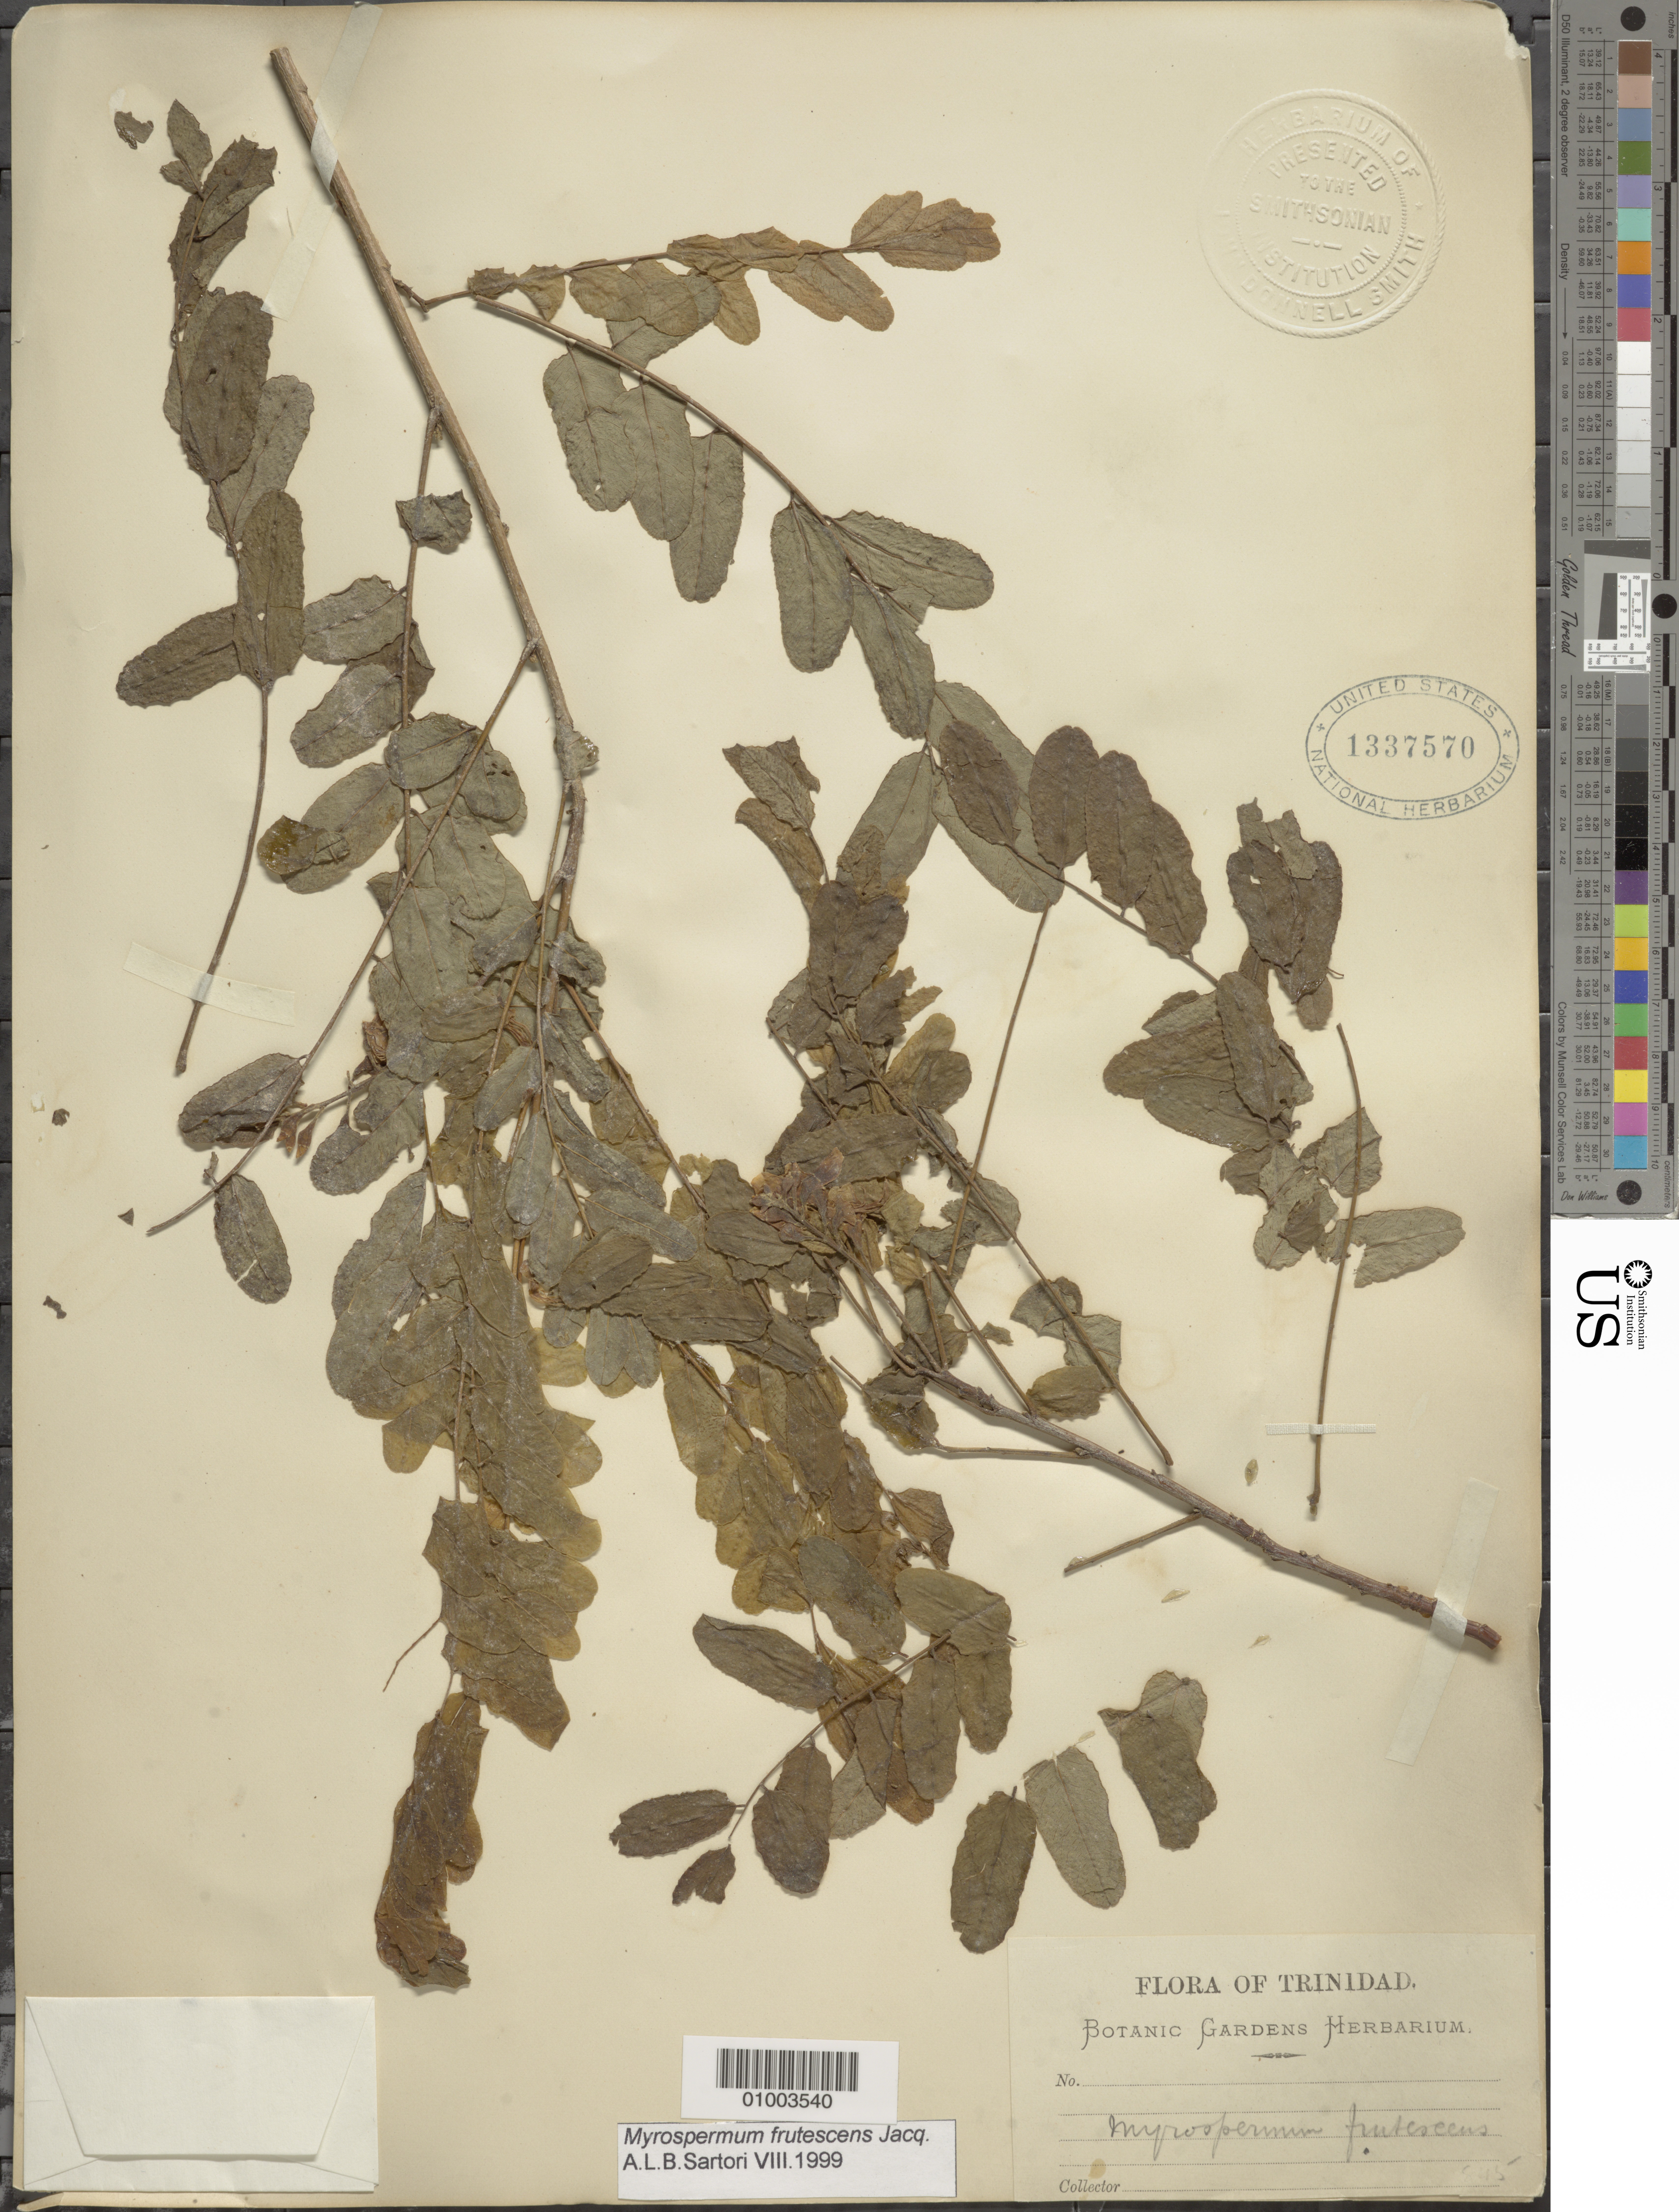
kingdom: Plantae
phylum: Tracheophyta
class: Magnoliopsida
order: Fabales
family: Fabaceae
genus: Myrospermum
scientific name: Myrospermum frutescens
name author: Jacq.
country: Trinidad and Tobago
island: Trinidad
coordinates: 0 N, 0 E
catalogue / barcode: US 1337570